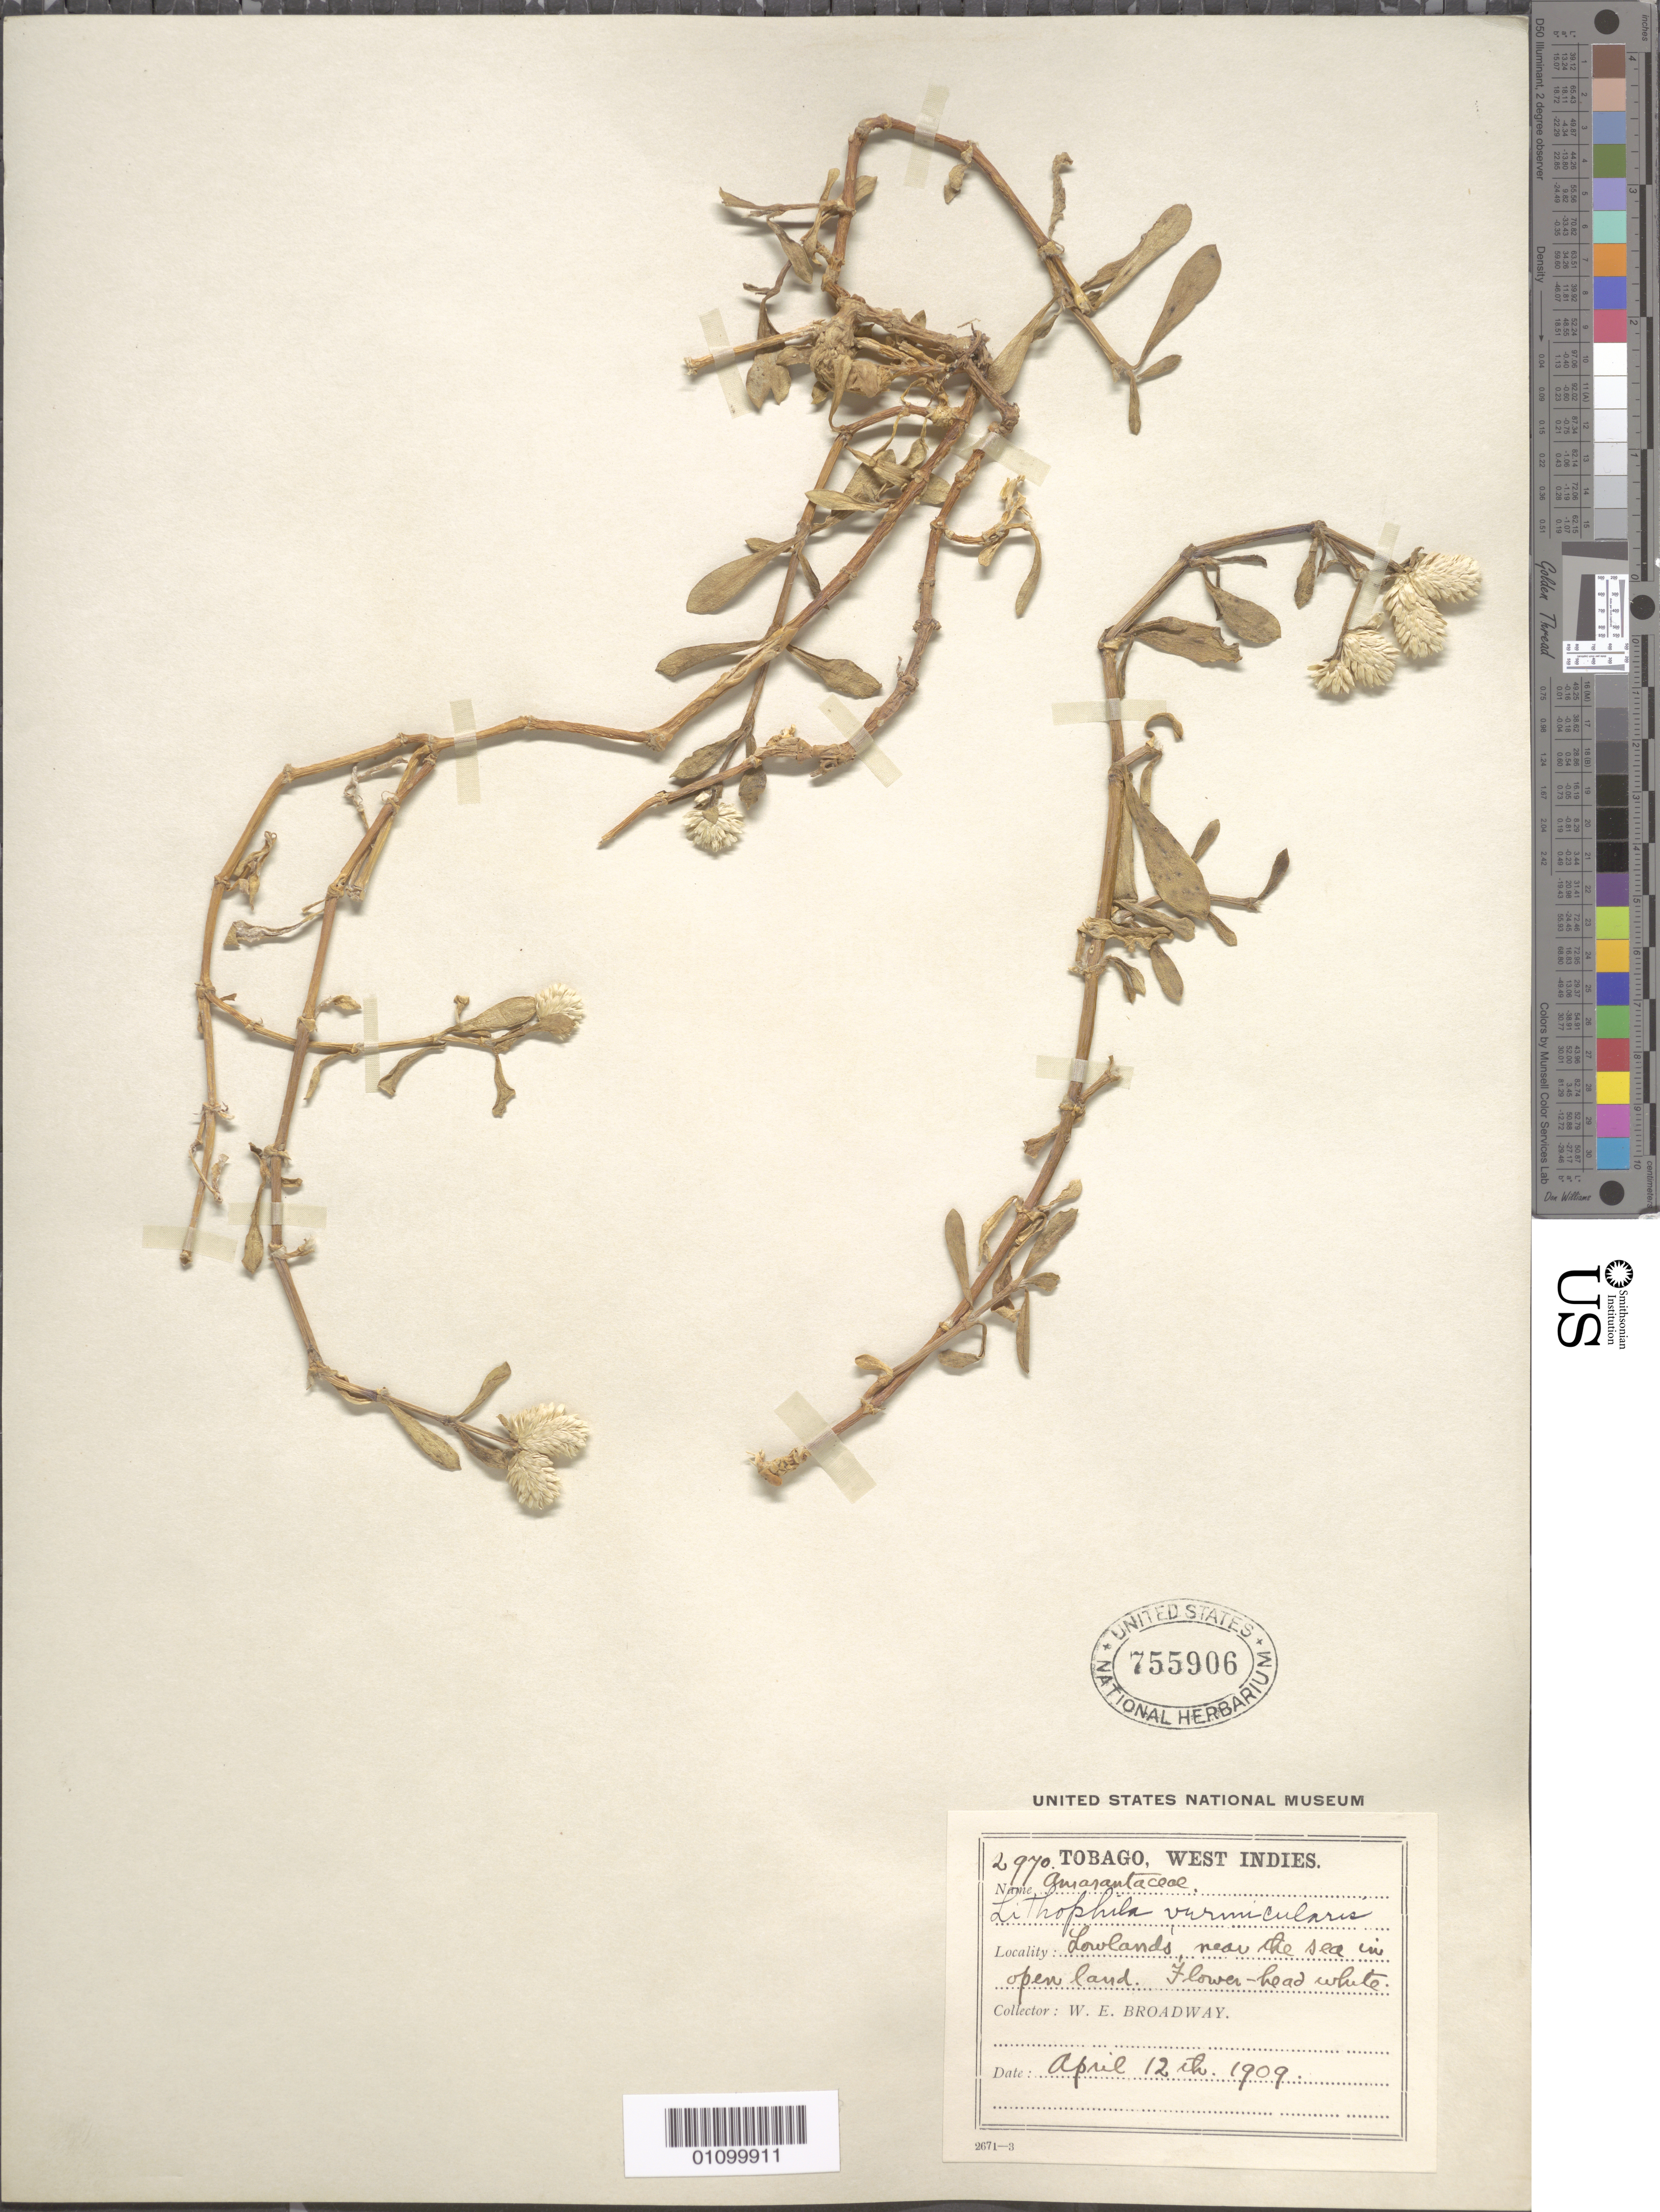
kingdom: Plantae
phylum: Tracheophyta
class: Magnoliopsida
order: Caryophyllales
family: Amaranthaceae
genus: Gomphrena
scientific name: Gomphrena vermicularis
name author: L.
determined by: Strong, Mark T., (BOT), Smithsonian Institution - National Museum of Natural History (UNITED STATES)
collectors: W. E. Broadway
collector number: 2970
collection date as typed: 12 Apr 1909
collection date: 1909-04-12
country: Trinidad and Tobago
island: Tobago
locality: Dowlands near the sea in open land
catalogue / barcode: US 755906